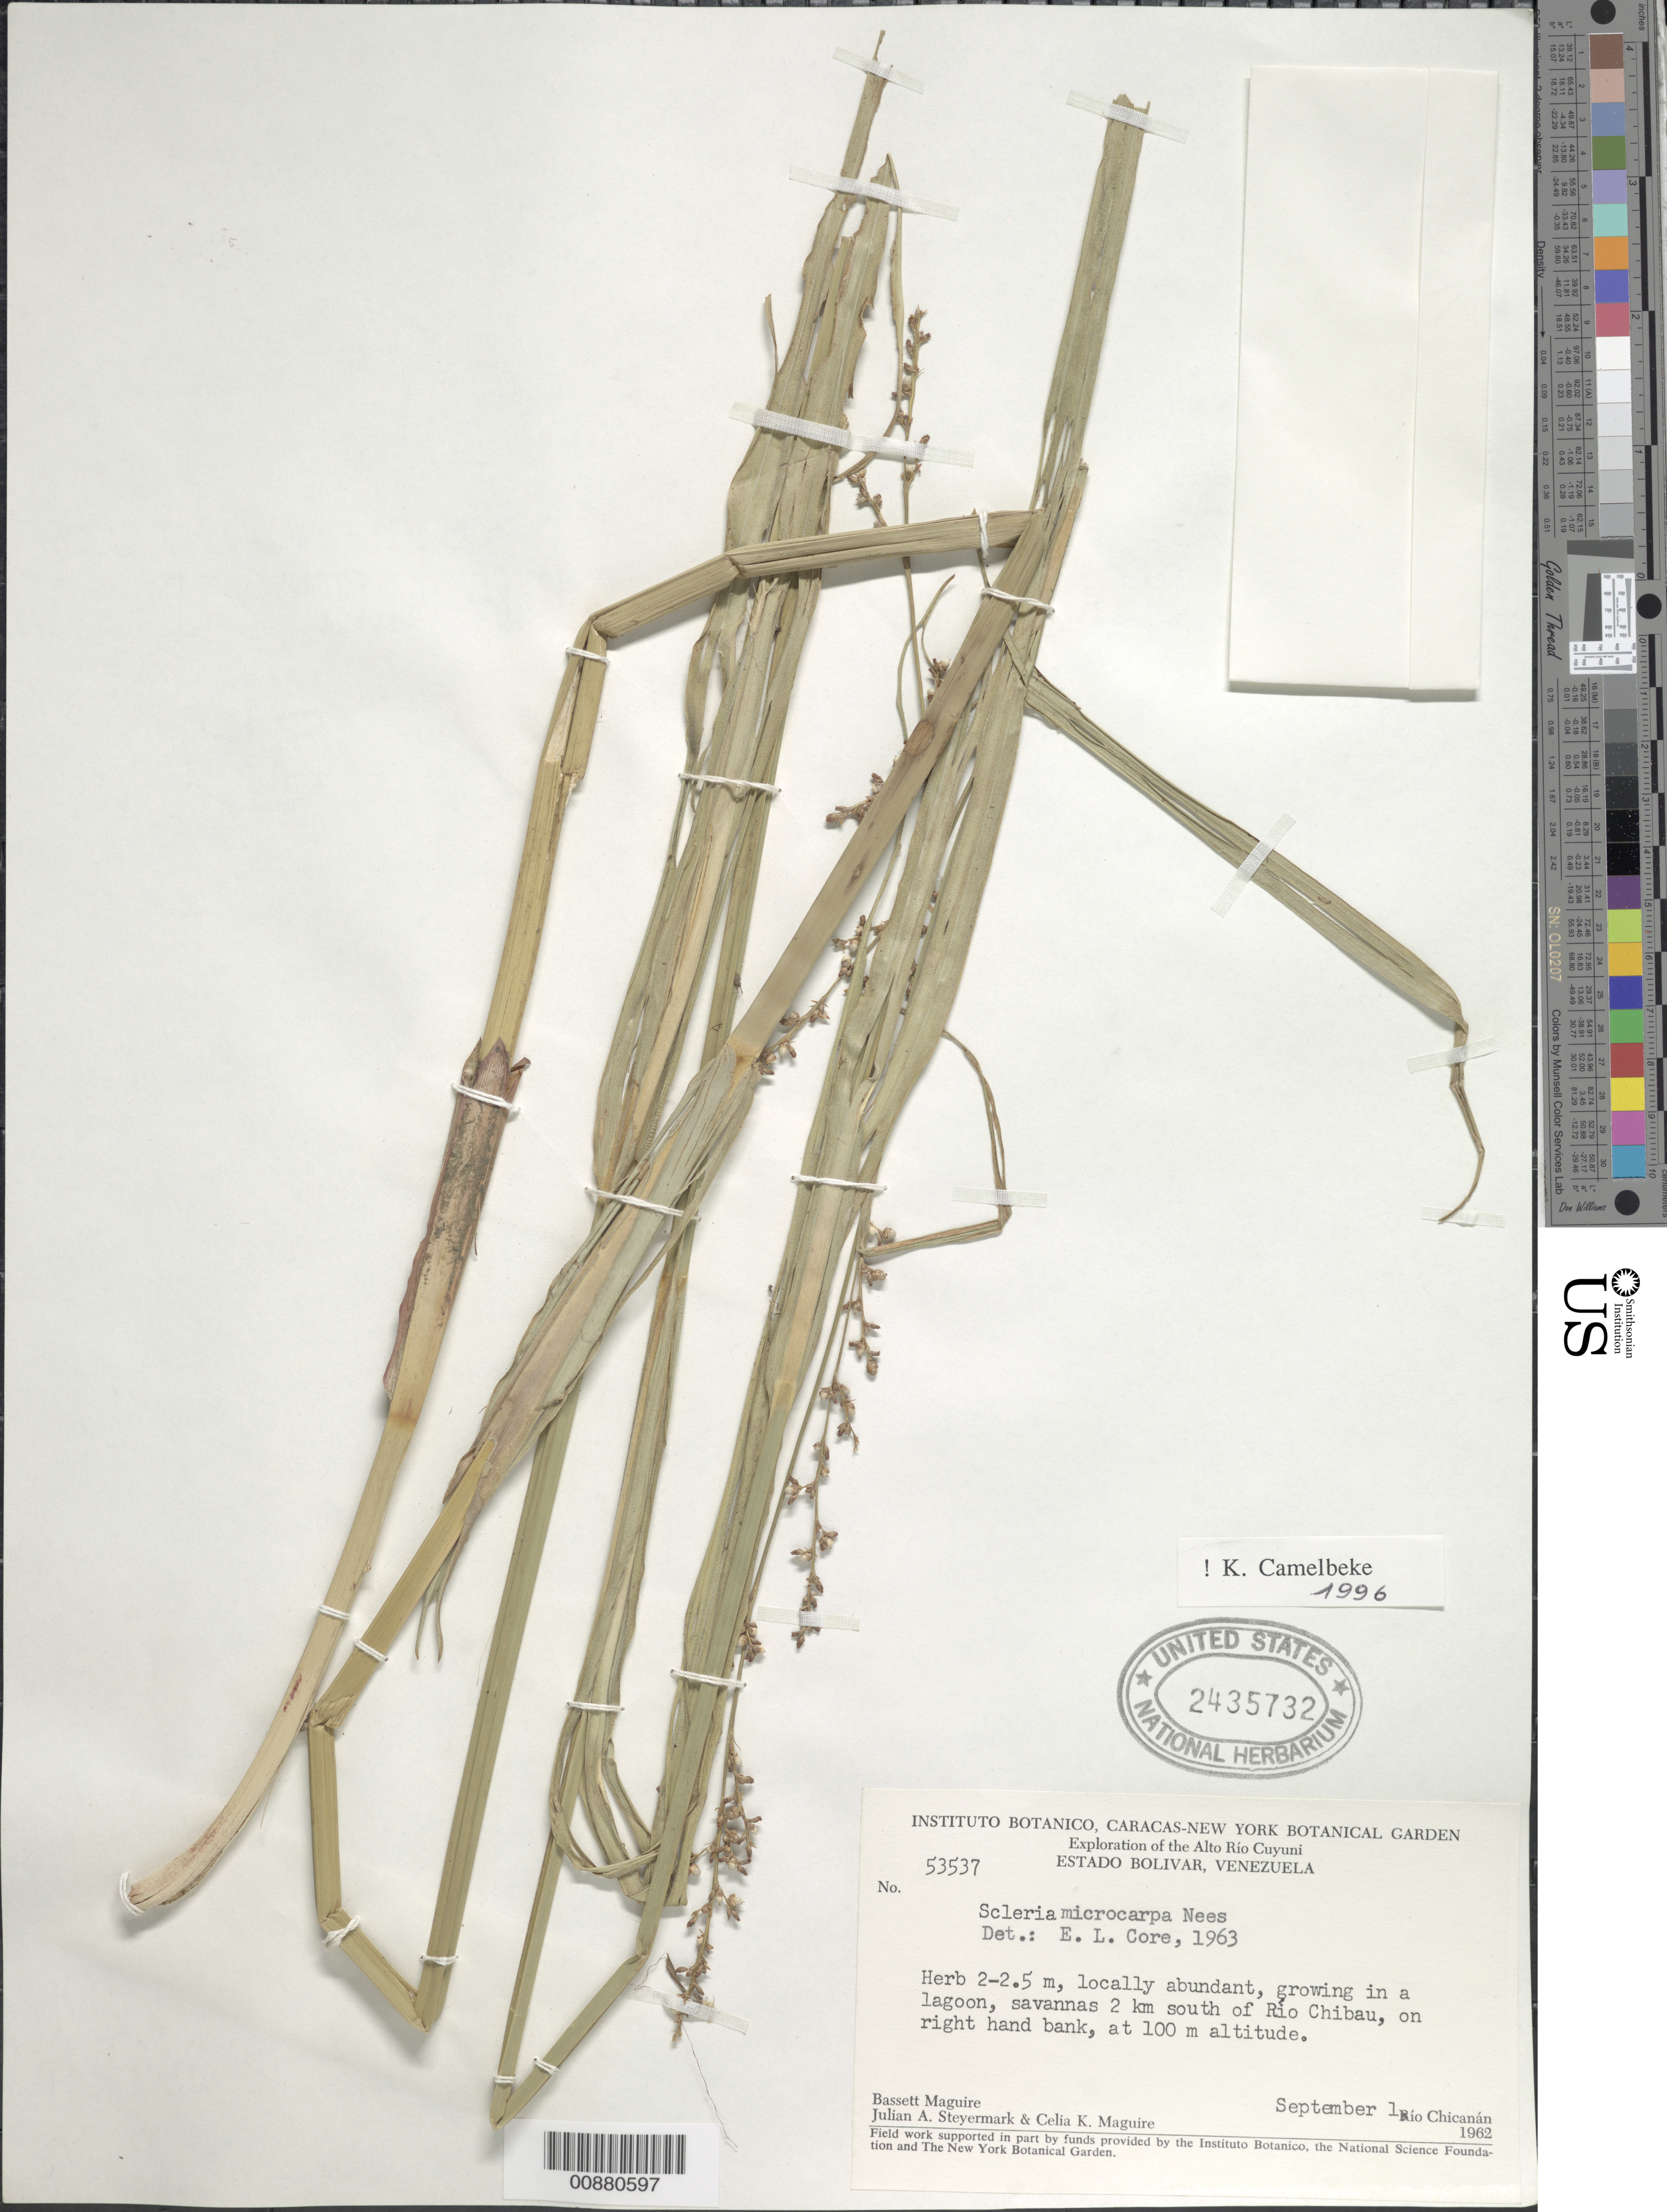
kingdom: Plantae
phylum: Tracheophyta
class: Liliopsida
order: Poales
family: Cyperaceae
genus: Scleria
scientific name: Scleria microcarpa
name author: Nees ex Kunth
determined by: Camelbeke, K.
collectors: B. Maguire, J. Steyermark & C. K. Maguire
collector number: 53537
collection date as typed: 1-Sep-62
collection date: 1962-09-01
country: Venezuela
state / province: Bolívar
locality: Alto Río Cuyuni, 2 km S of Río Chibau, right hand bank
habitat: Growing in a lagoon, savannas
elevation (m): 100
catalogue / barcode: US 2435732